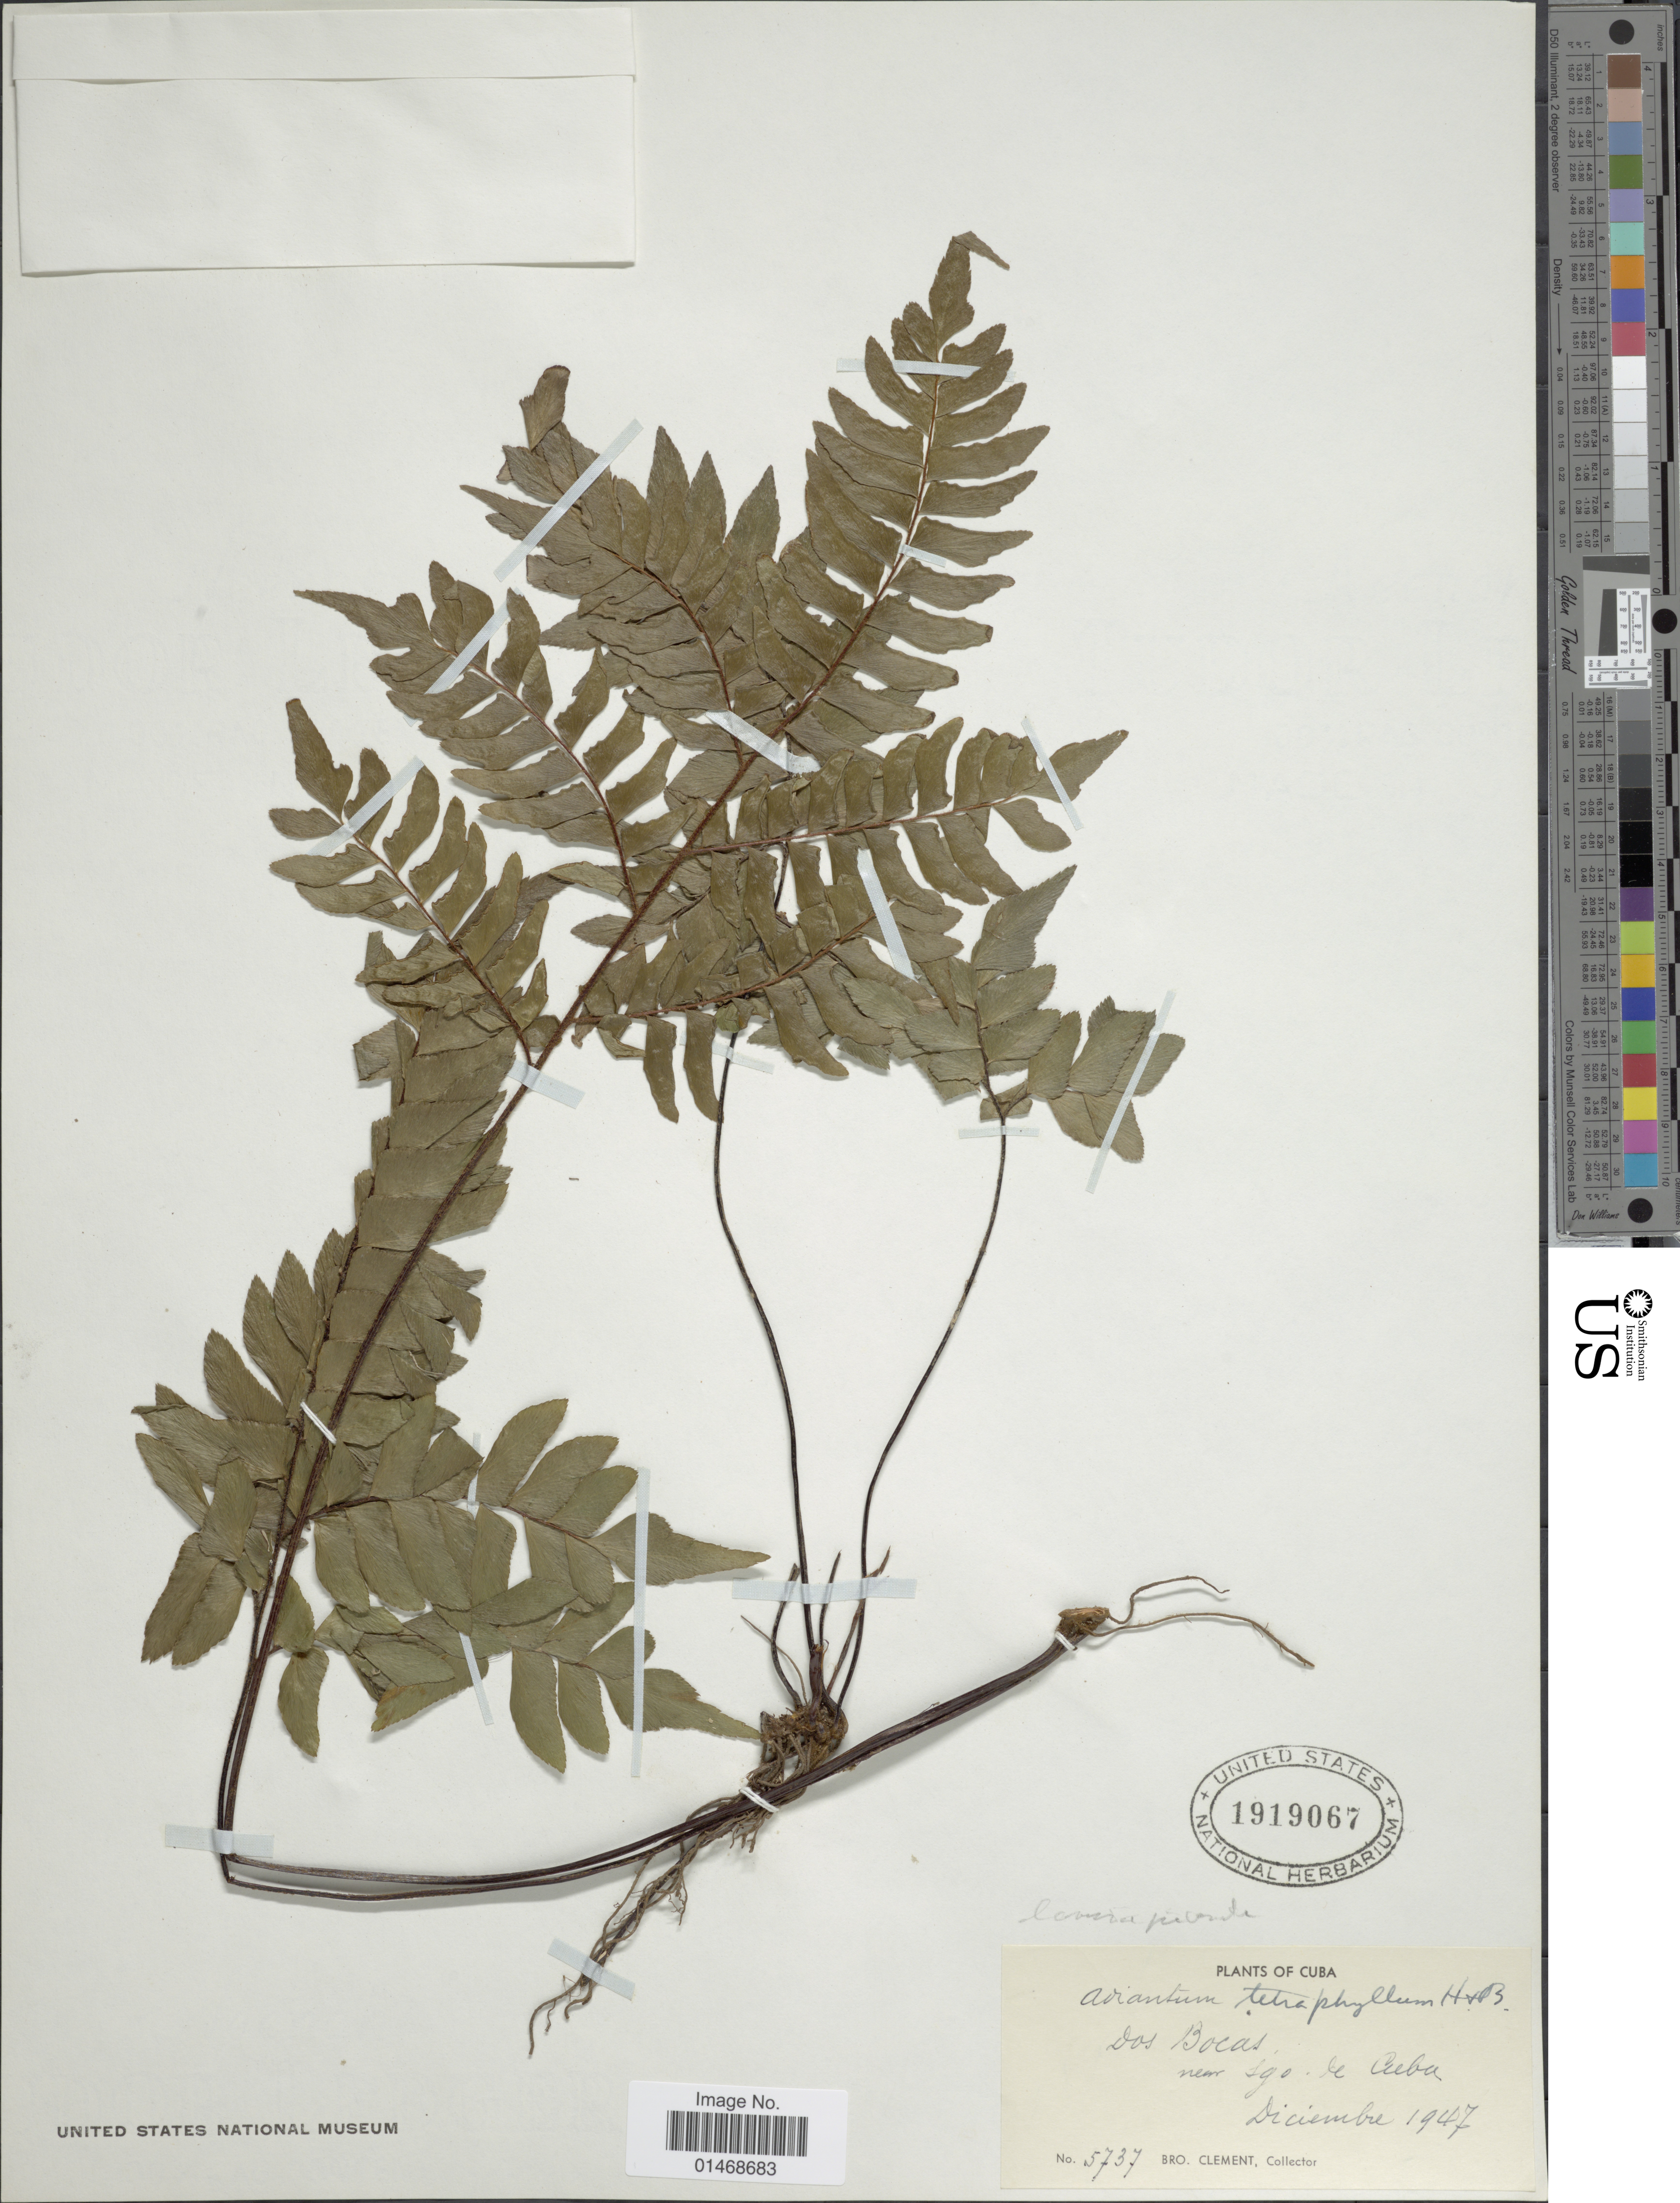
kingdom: Plantae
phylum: Tracheophyta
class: Polypodiopsida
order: Polypodiales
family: Pteridaceae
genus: Adiantum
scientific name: Adiantum cubense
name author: Hook.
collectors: B. Clement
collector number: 5737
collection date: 1947-12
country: Cuba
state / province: Santiago de Cuba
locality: Dos Bocas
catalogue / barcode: US 1919067